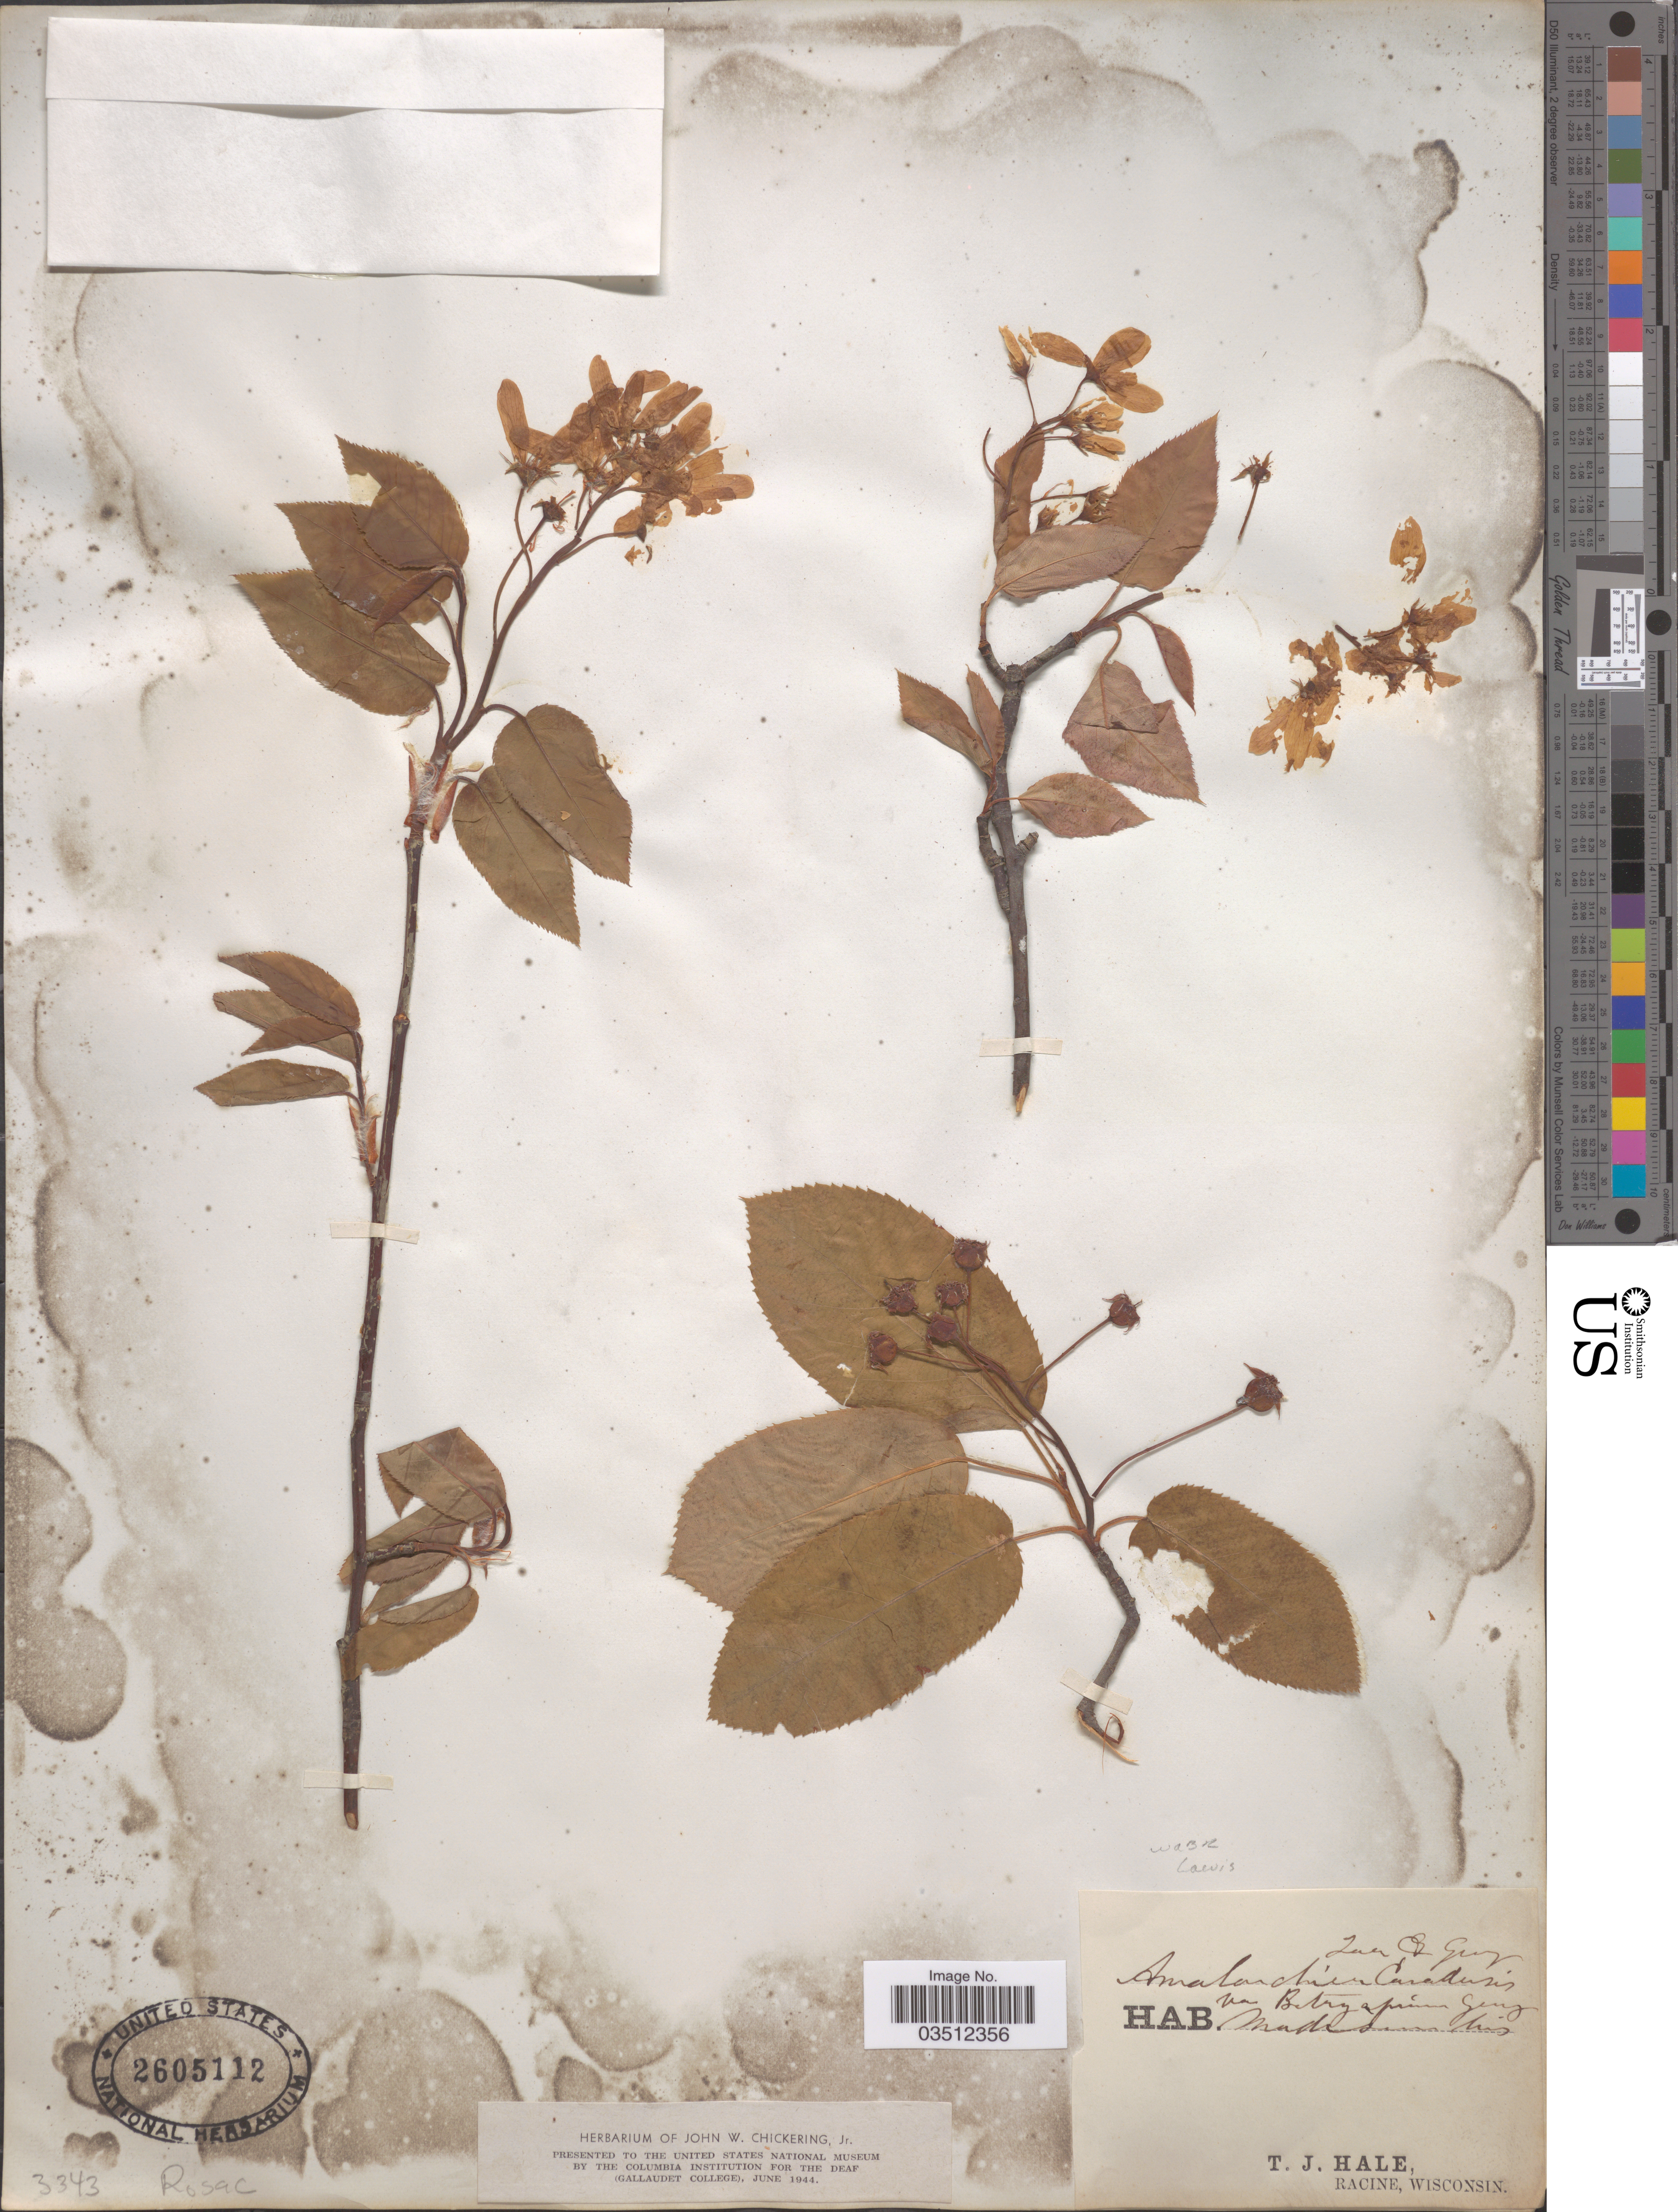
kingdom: Plantae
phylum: Tracheophyta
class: Magnoliopsida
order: Rosales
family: Rosaceae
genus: Amelanchier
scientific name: Amelanchier laevis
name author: Wiegand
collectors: T. Hale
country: United States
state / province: Wisconsin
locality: Madison.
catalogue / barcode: US 2605112